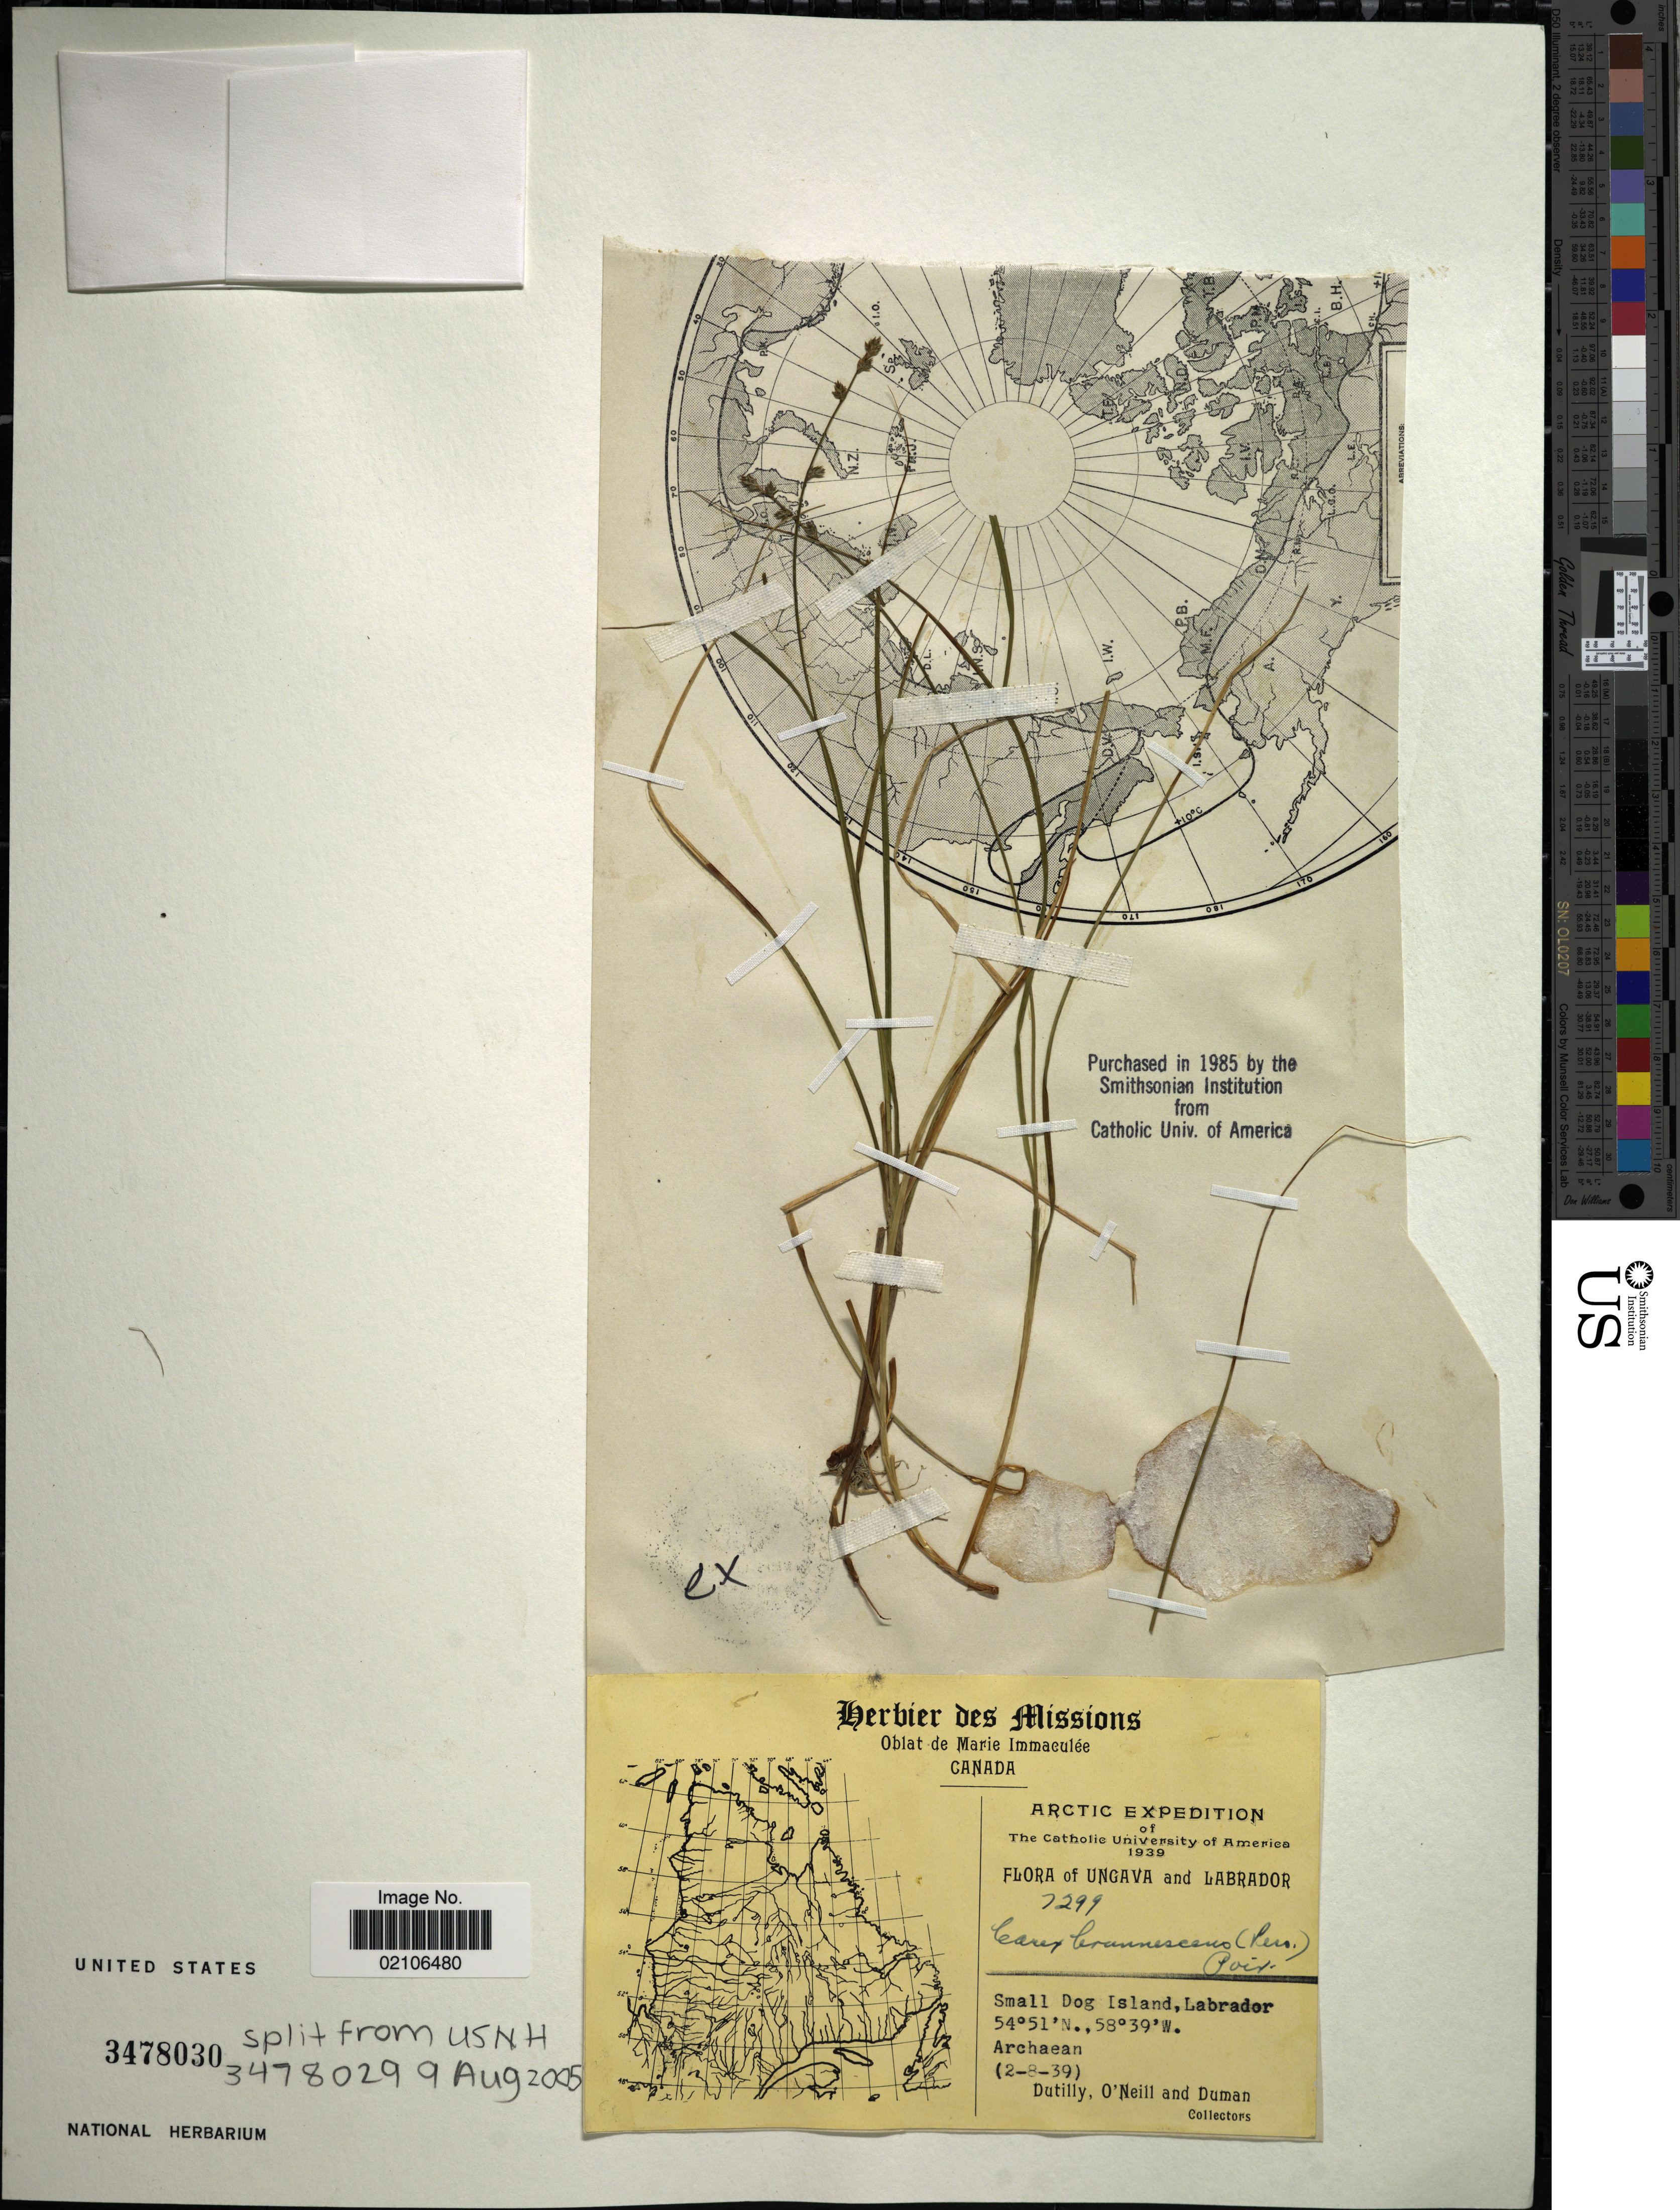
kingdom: Plantae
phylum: Tracheophyta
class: Liliopsida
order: Poales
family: Cyperaceae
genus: Carex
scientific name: Carex brunnescens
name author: (Pers.) Poir.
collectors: -. Dutilly, O'Neil & -. Duman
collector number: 7299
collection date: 1939-08-02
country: Canada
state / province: Newfoundland and Labrador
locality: Arctic, Ungava and Labrador, Small Dog Island, Labrador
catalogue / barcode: US 3478030